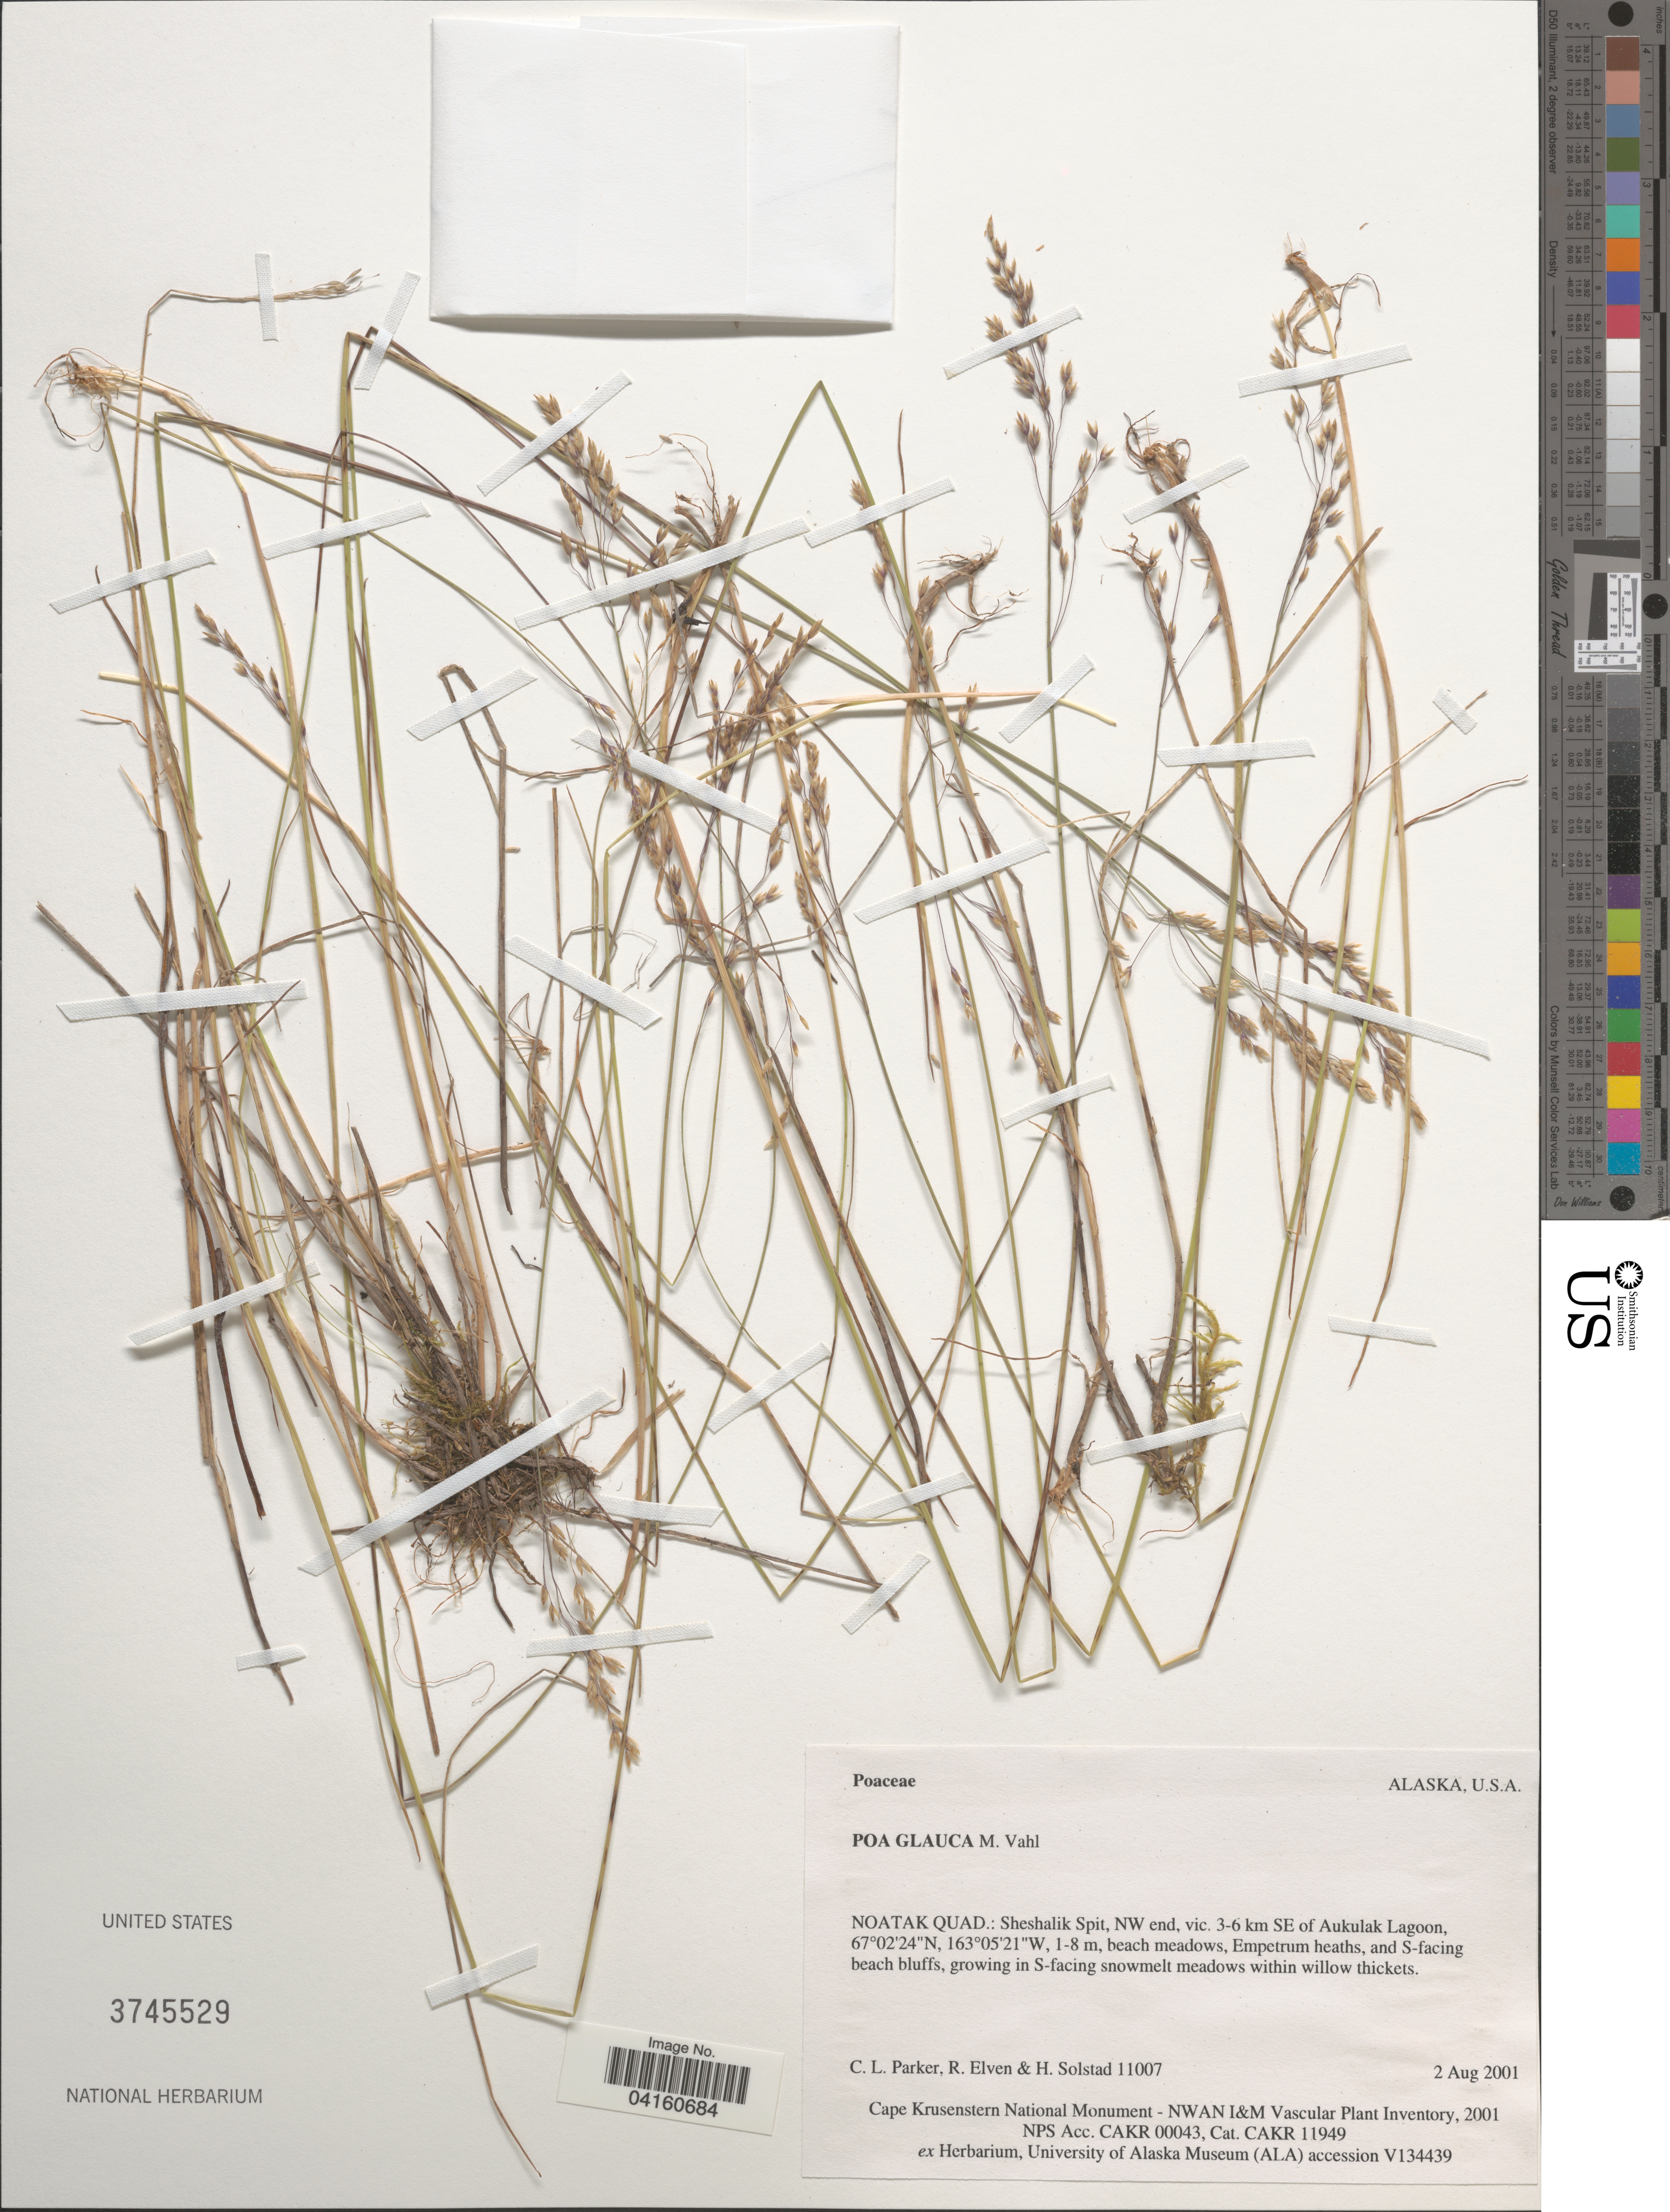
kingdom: Plantae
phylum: Tracheophyta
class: Liliopsida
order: Poales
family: Poaceae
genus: Poa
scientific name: Poa glauca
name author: Vahl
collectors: C. L. Parker, R. Elven & H. Solstad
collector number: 11007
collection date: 2001-08-02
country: United States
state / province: Alaska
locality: Noatak Quad.: Sheshalik Spit, NW end, vic. 3-6 km SE of Aukulak Lagoon, beach meadows.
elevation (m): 1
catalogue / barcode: US 3745529